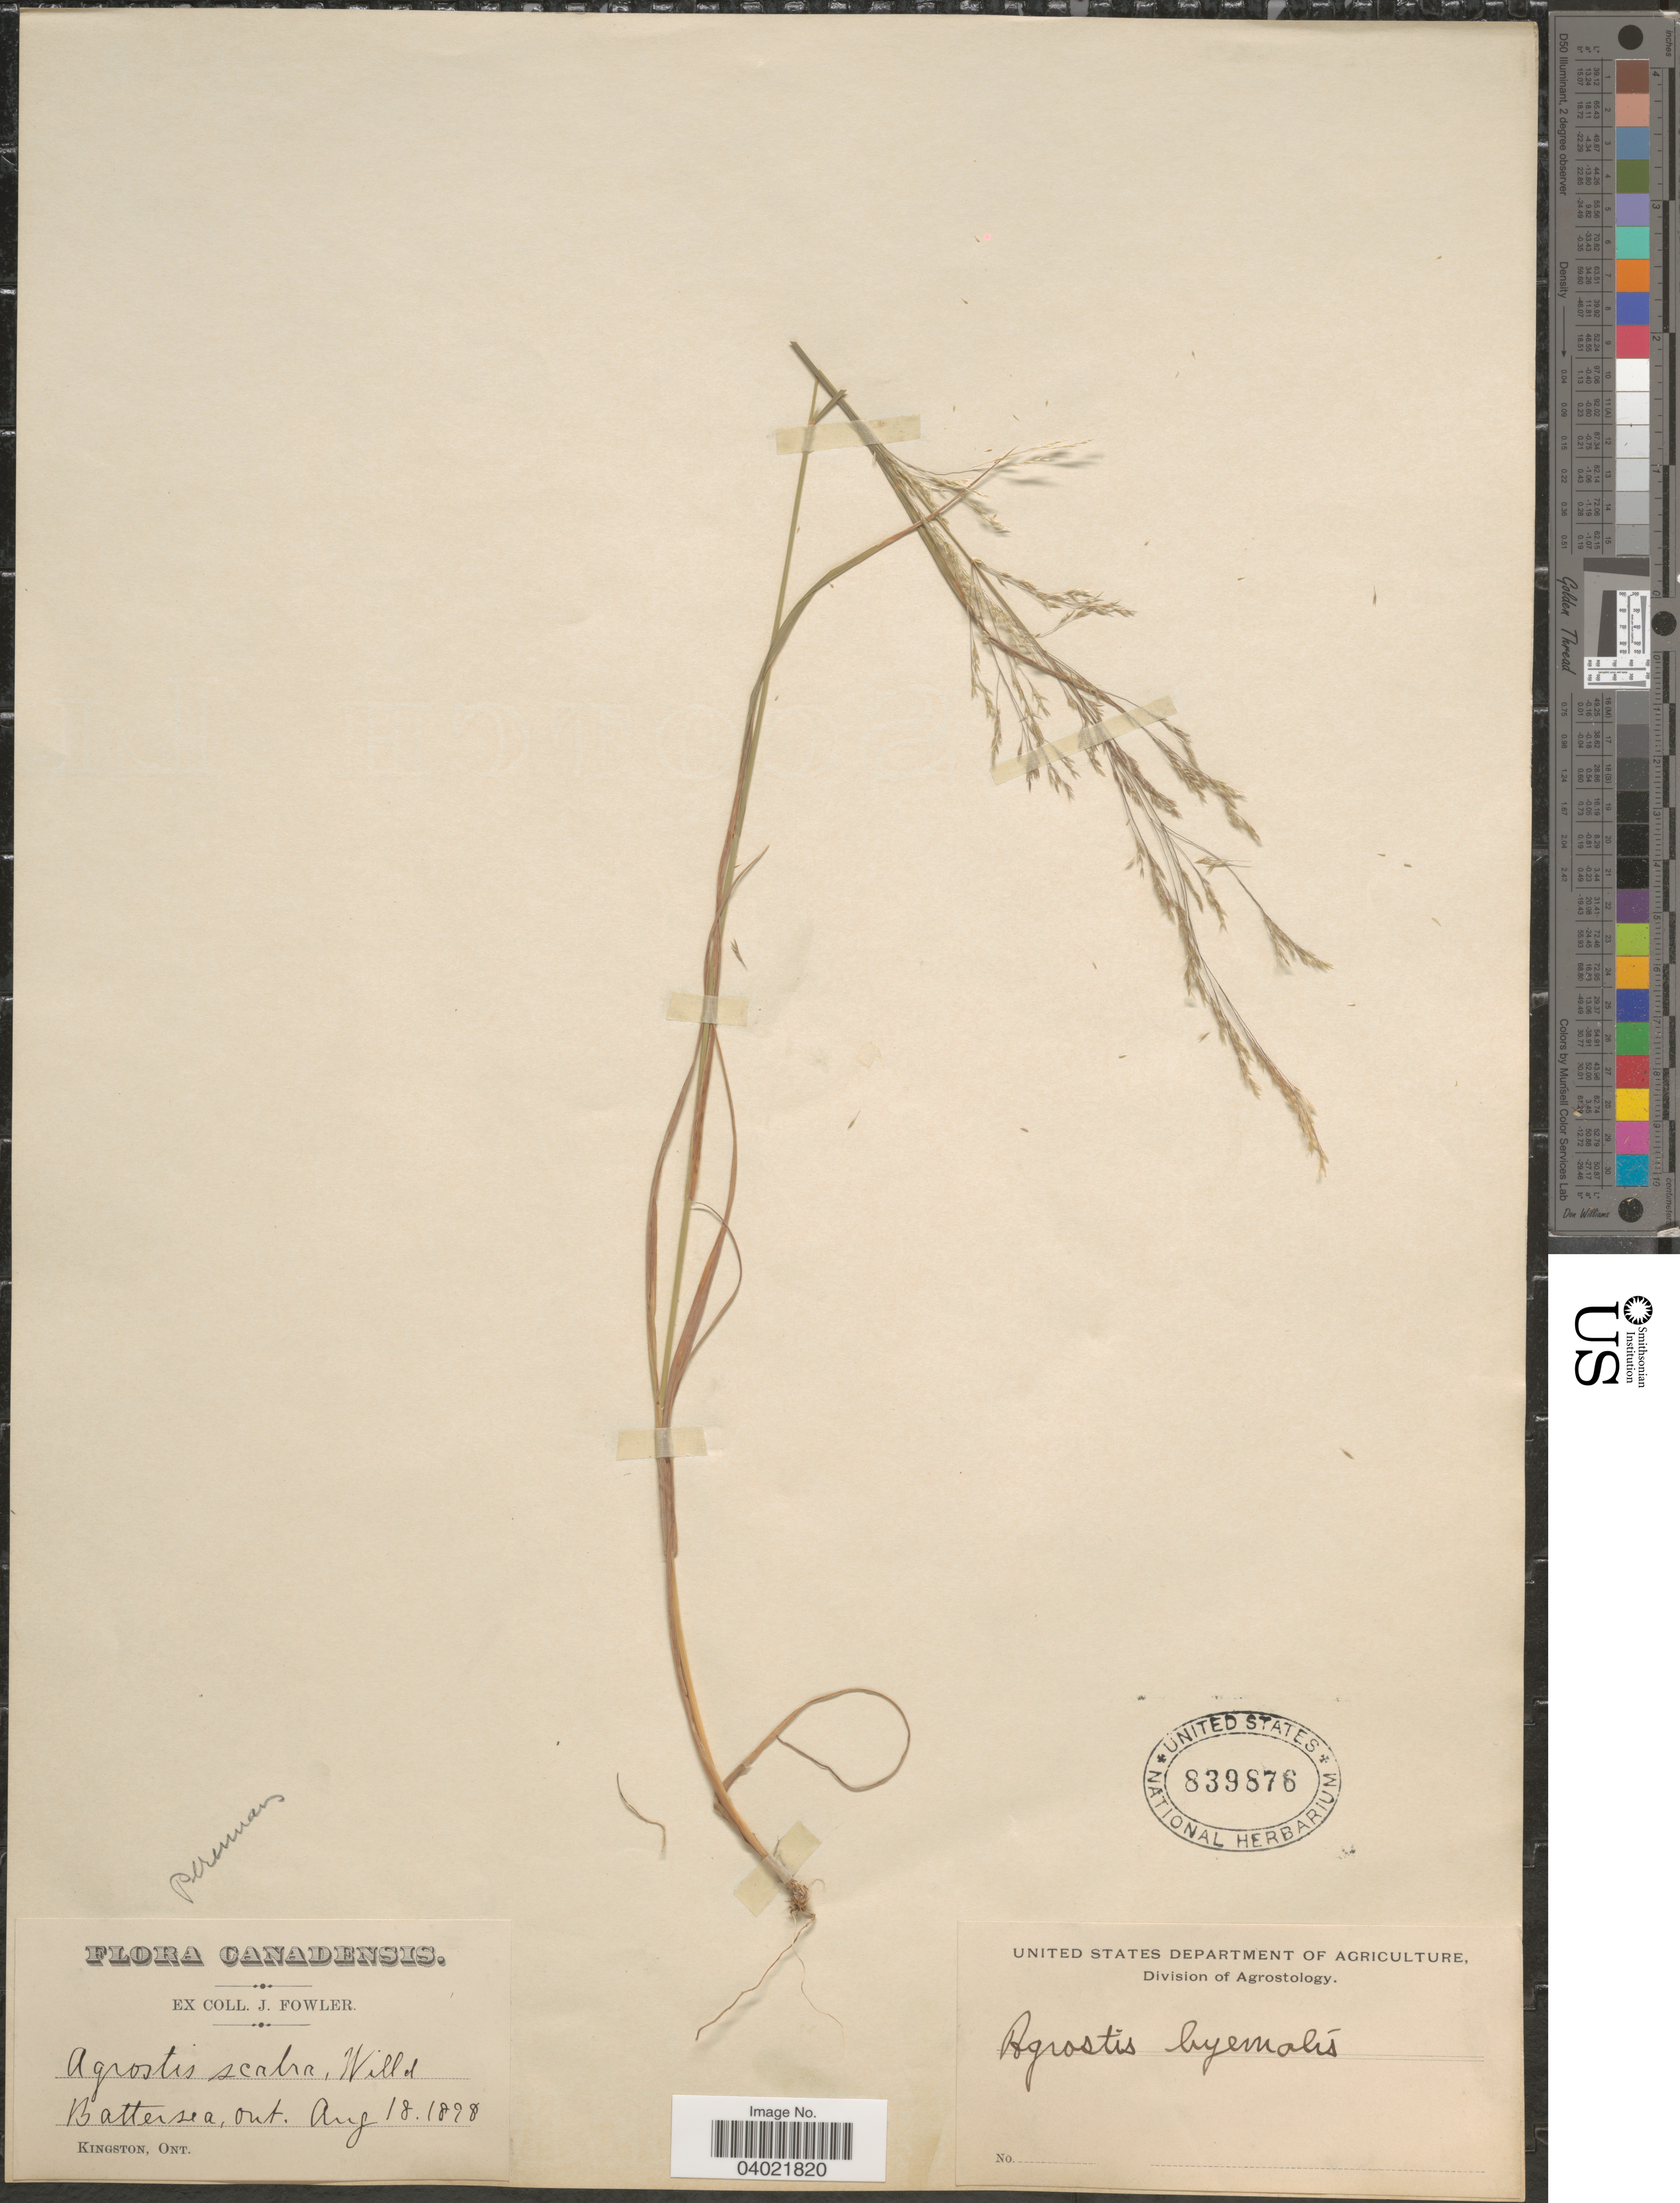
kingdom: Plantae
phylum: Tracheophyta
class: Liliopsida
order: Poales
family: Poaceae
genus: Agrostis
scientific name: Agrostis perennans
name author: (Walter) Tuck.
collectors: J. Fowler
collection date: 1898-08-18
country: Canada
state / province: Ontario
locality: Battersea.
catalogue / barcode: US 839876